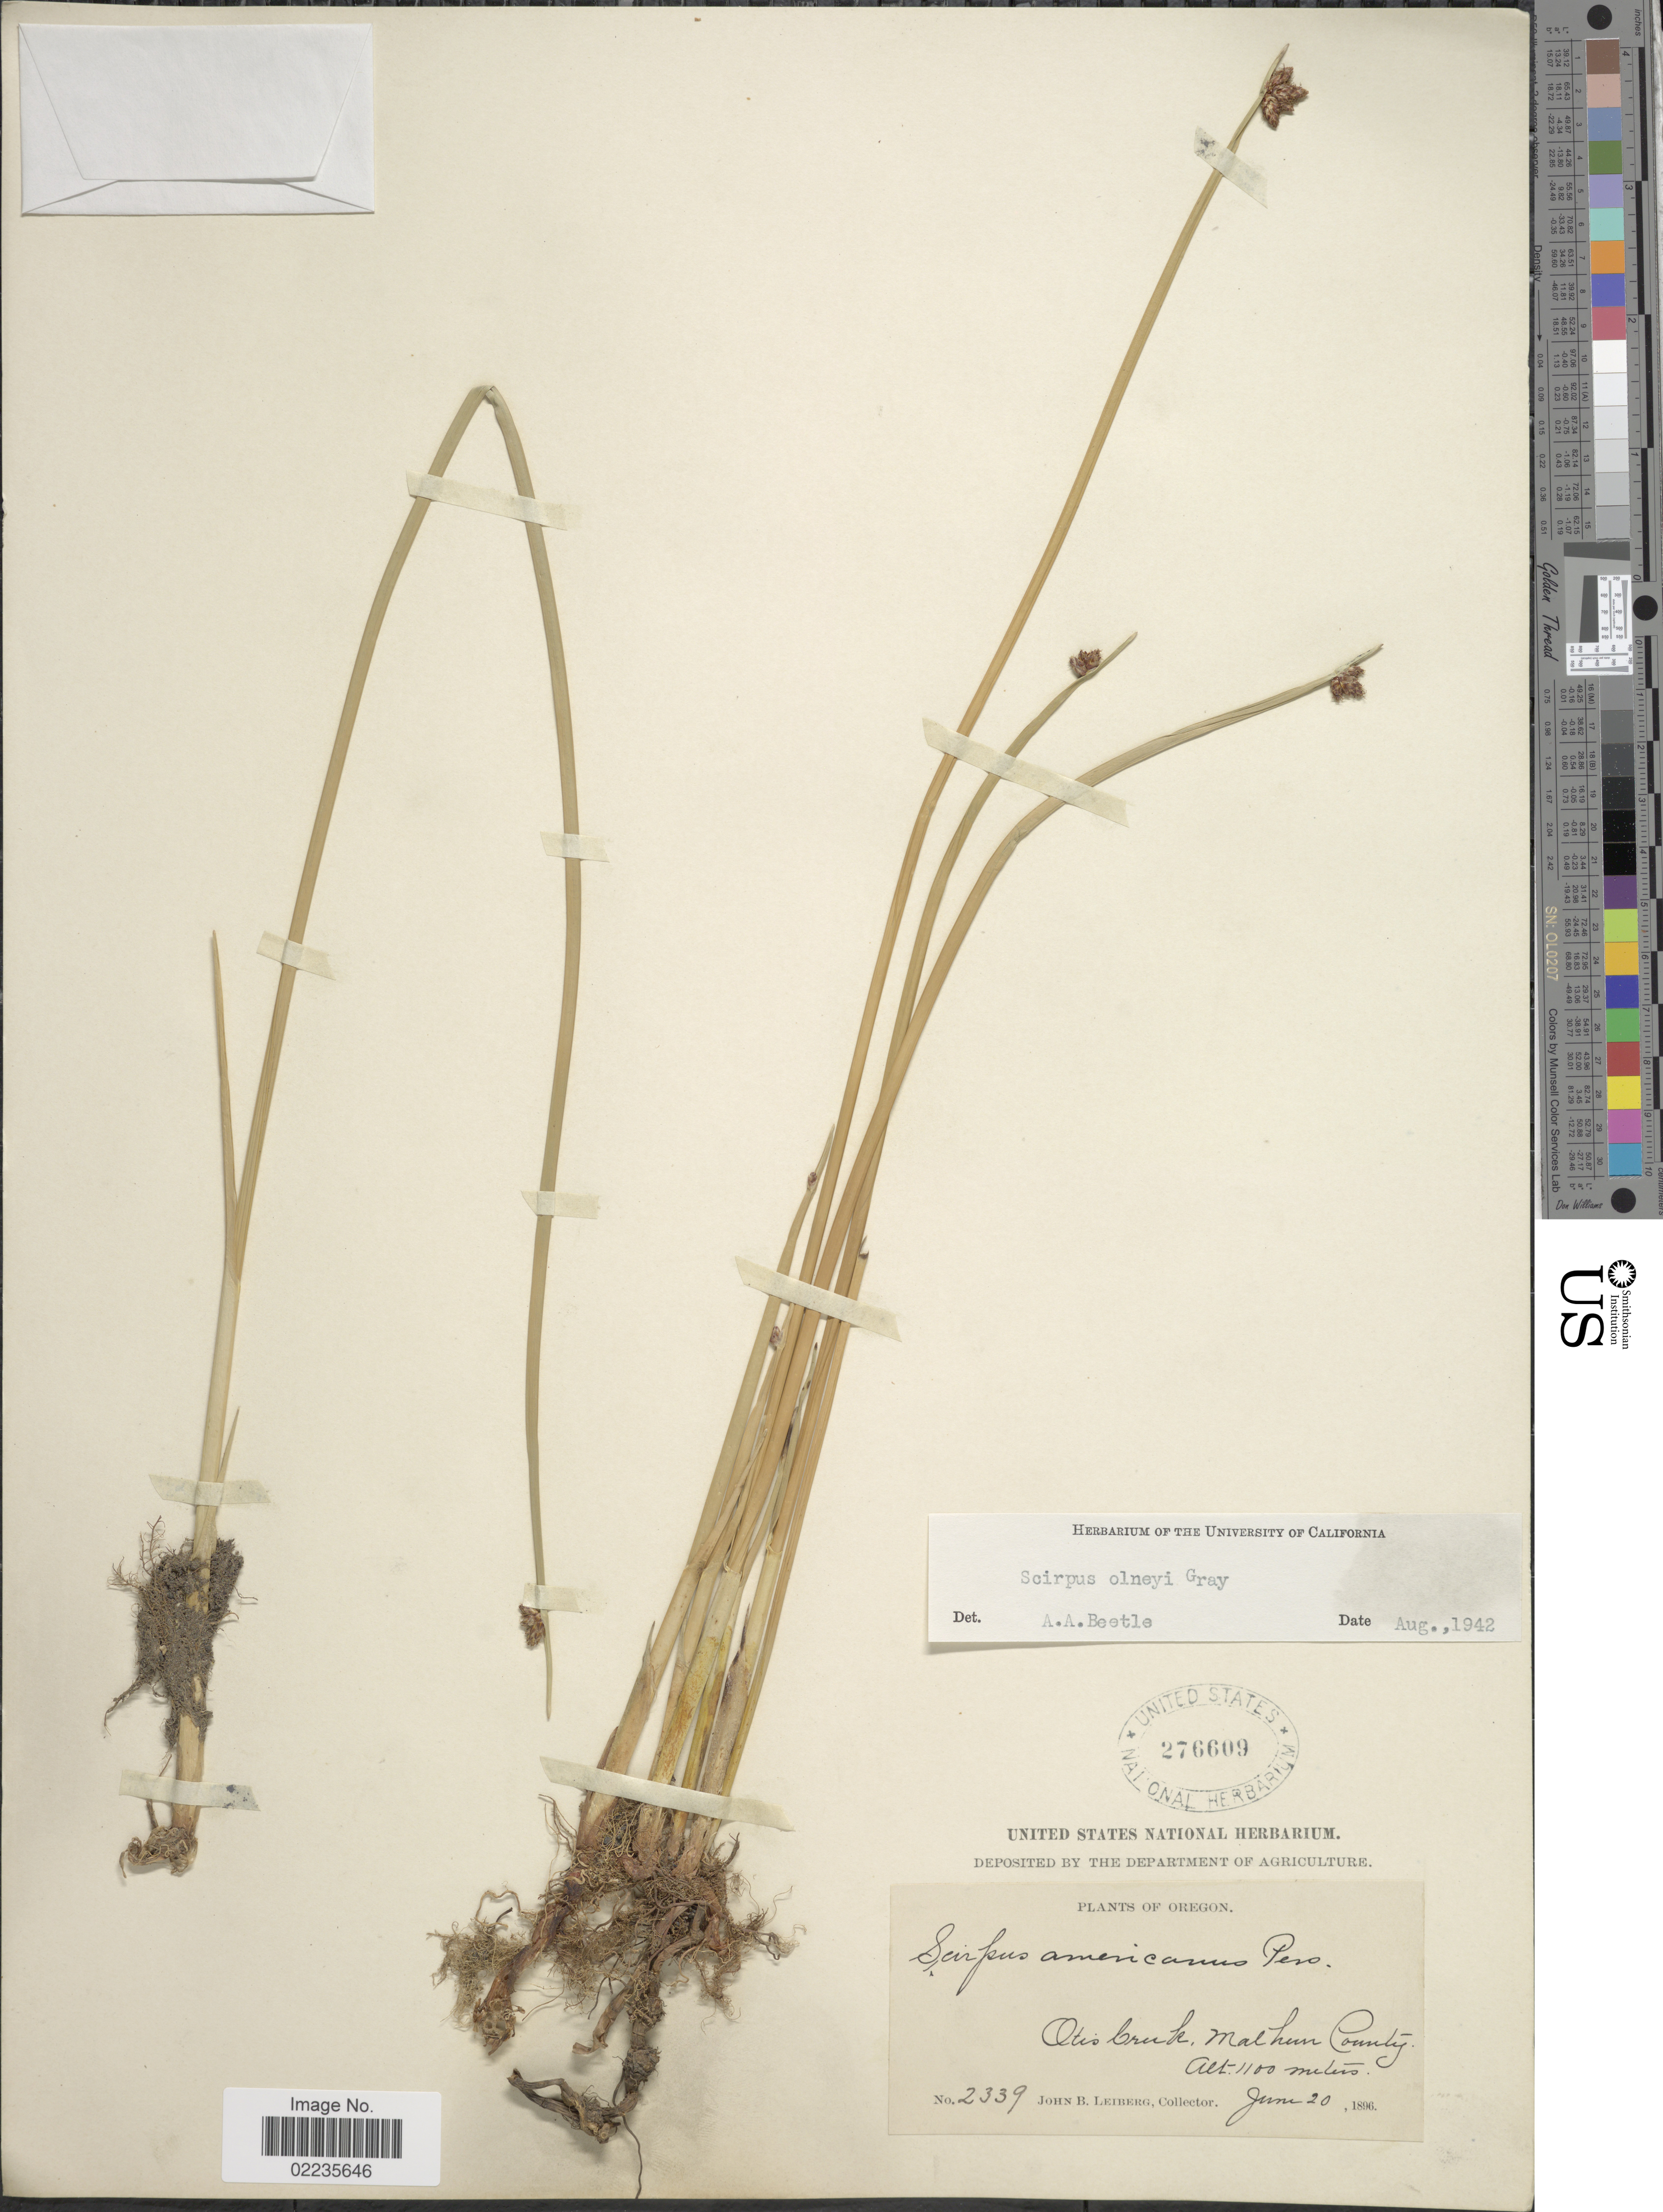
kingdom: Plantae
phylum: Tracheophyta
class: Liliopsida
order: Poales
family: Cyperaceae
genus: Schoenoplectus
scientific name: Schoenoplectus americanus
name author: (Pers.) Volkart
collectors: E. I. Applegate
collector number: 2339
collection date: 1896-06-20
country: United States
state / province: Oregon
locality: Otis Creek, Malhun County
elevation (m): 1100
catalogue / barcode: US 276609